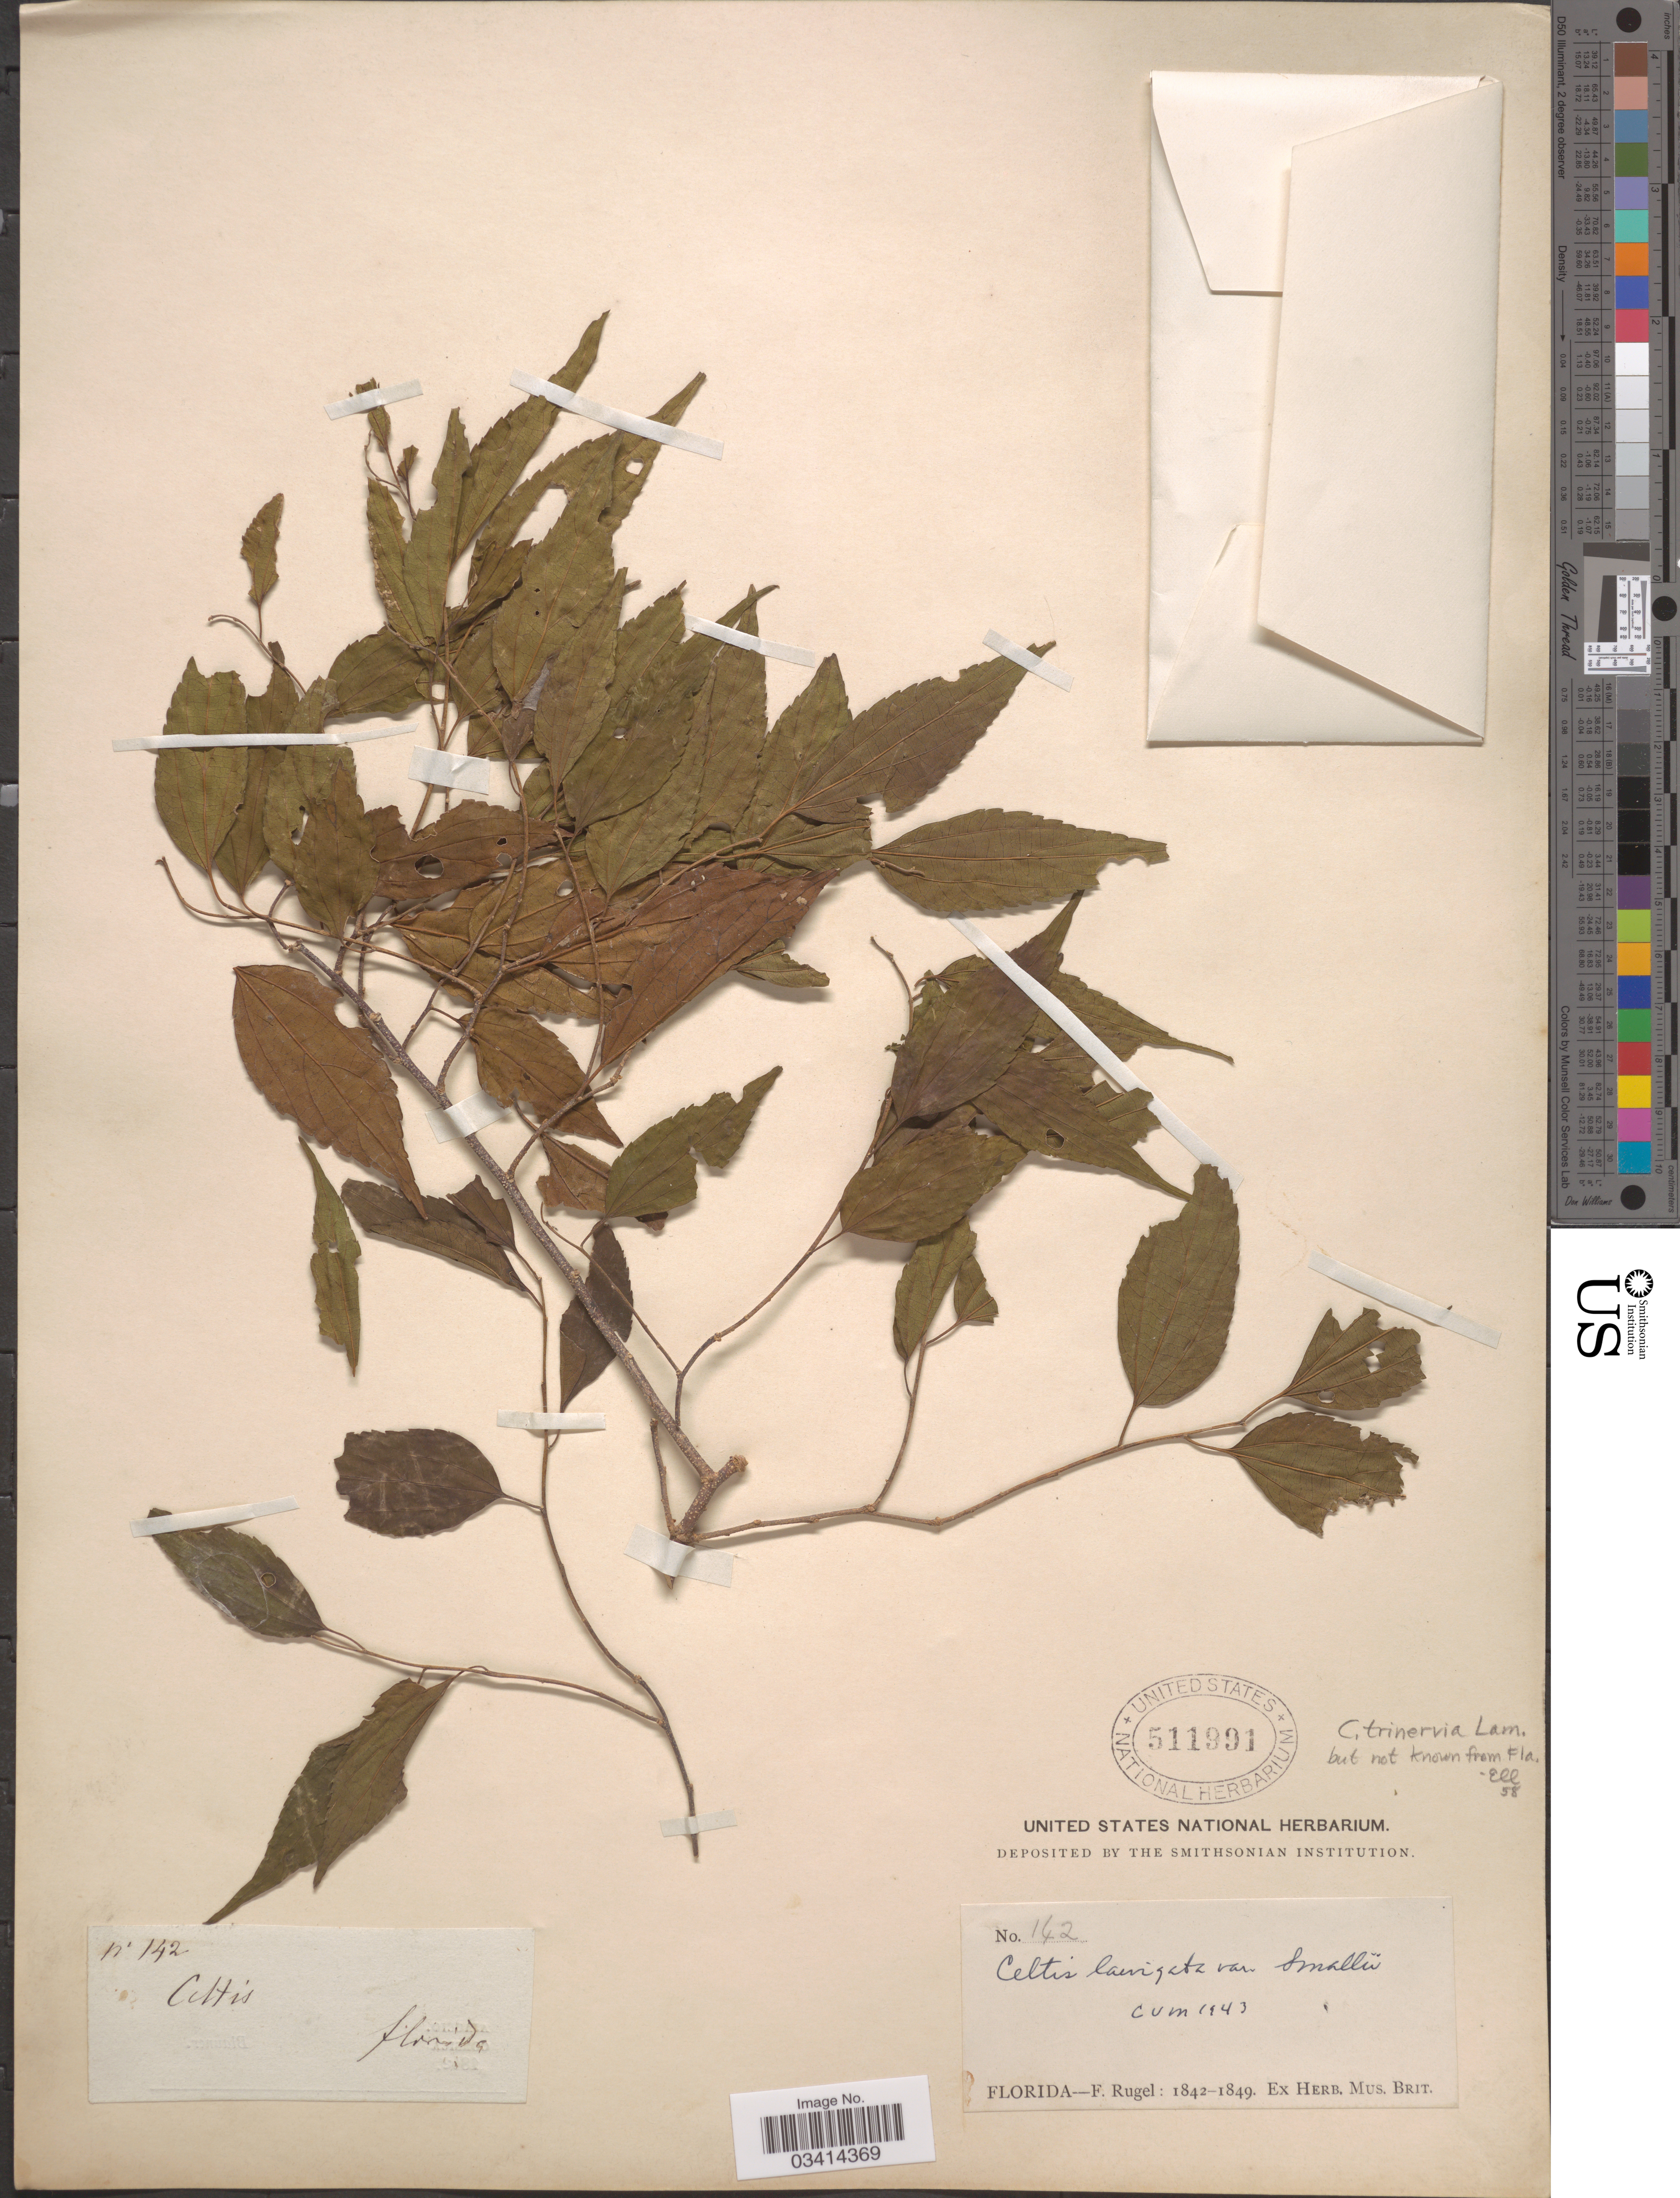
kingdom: Plantae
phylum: Tracheophyta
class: Magnoliopsida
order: Rosales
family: Cannabaceae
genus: Celtis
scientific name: Celtis sp.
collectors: F. Rugel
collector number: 142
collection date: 1842/1849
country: United States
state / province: Florida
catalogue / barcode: US 511991